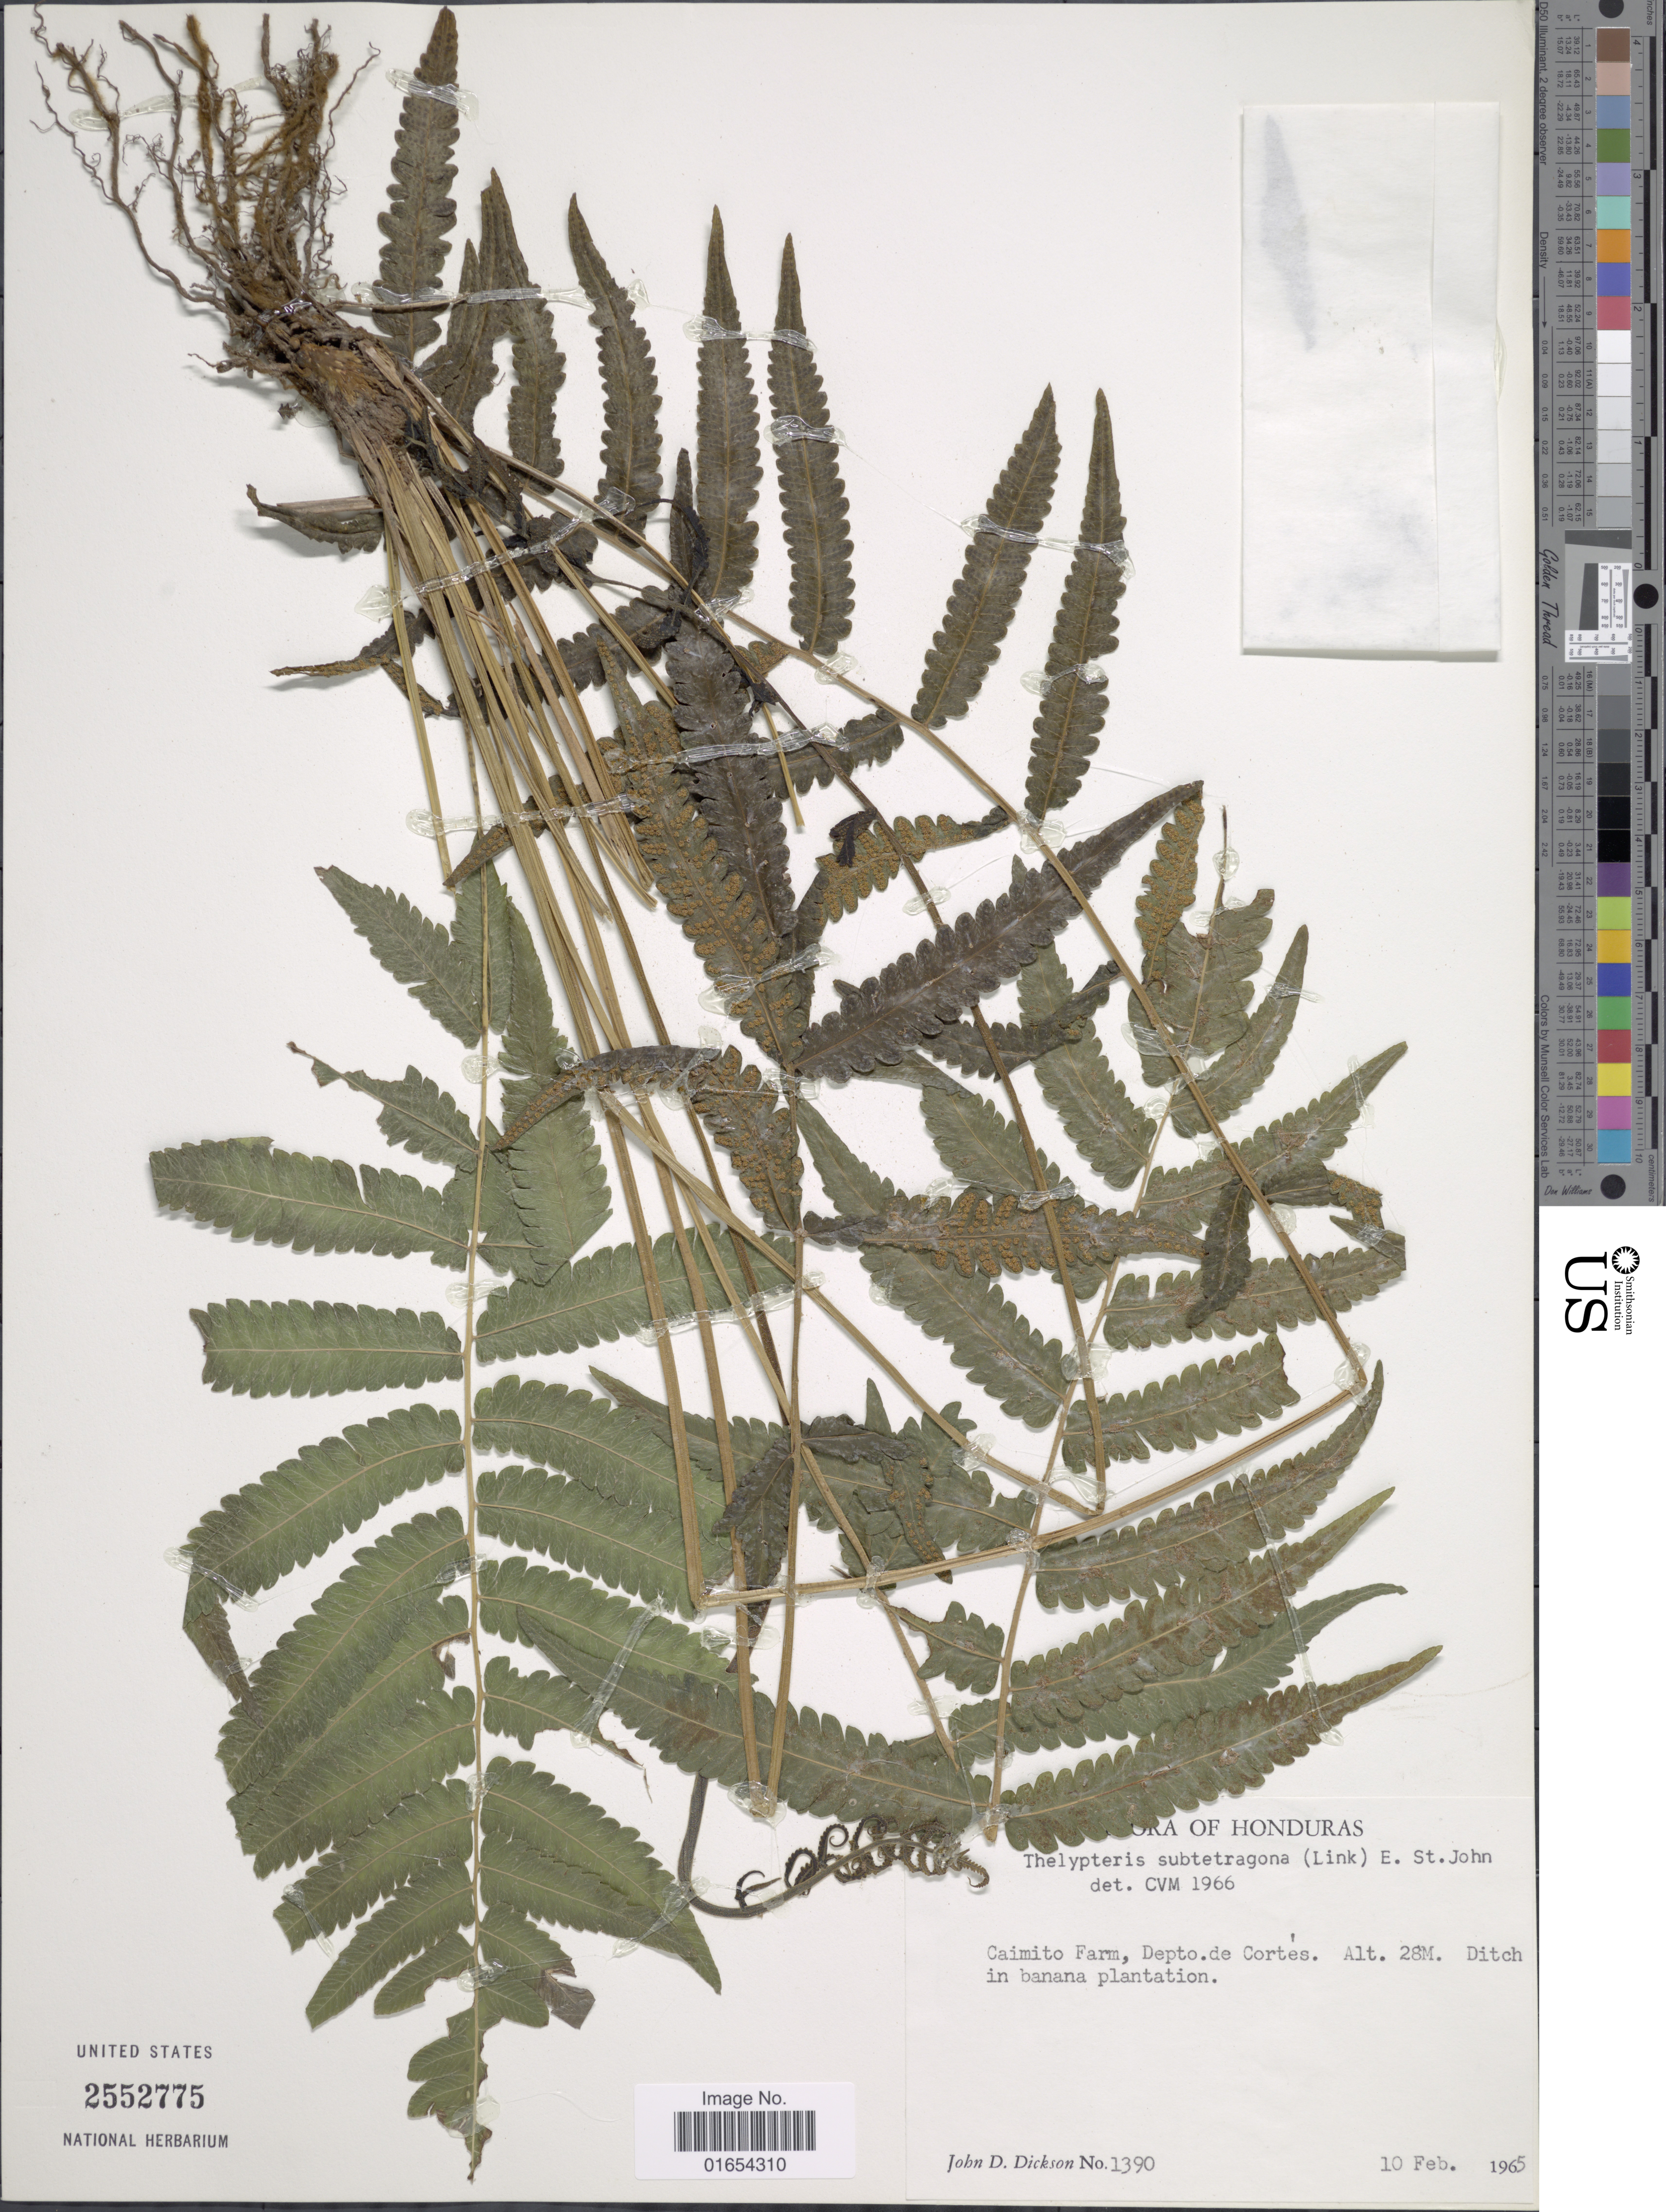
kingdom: Plantae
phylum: Tracheophyta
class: Polypodiopsida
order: Polypodiales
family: Thelypteridaceae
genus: Goniopteris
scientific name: Goniopteris tetragona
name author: (C. Presl) Sw.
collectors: J. Dickson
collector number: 1390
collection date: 1965-02-10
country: Honduras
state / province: Cortés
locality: Caimoto Farm, Ditch in banan plantation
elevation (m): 28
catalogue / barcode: US 2552775